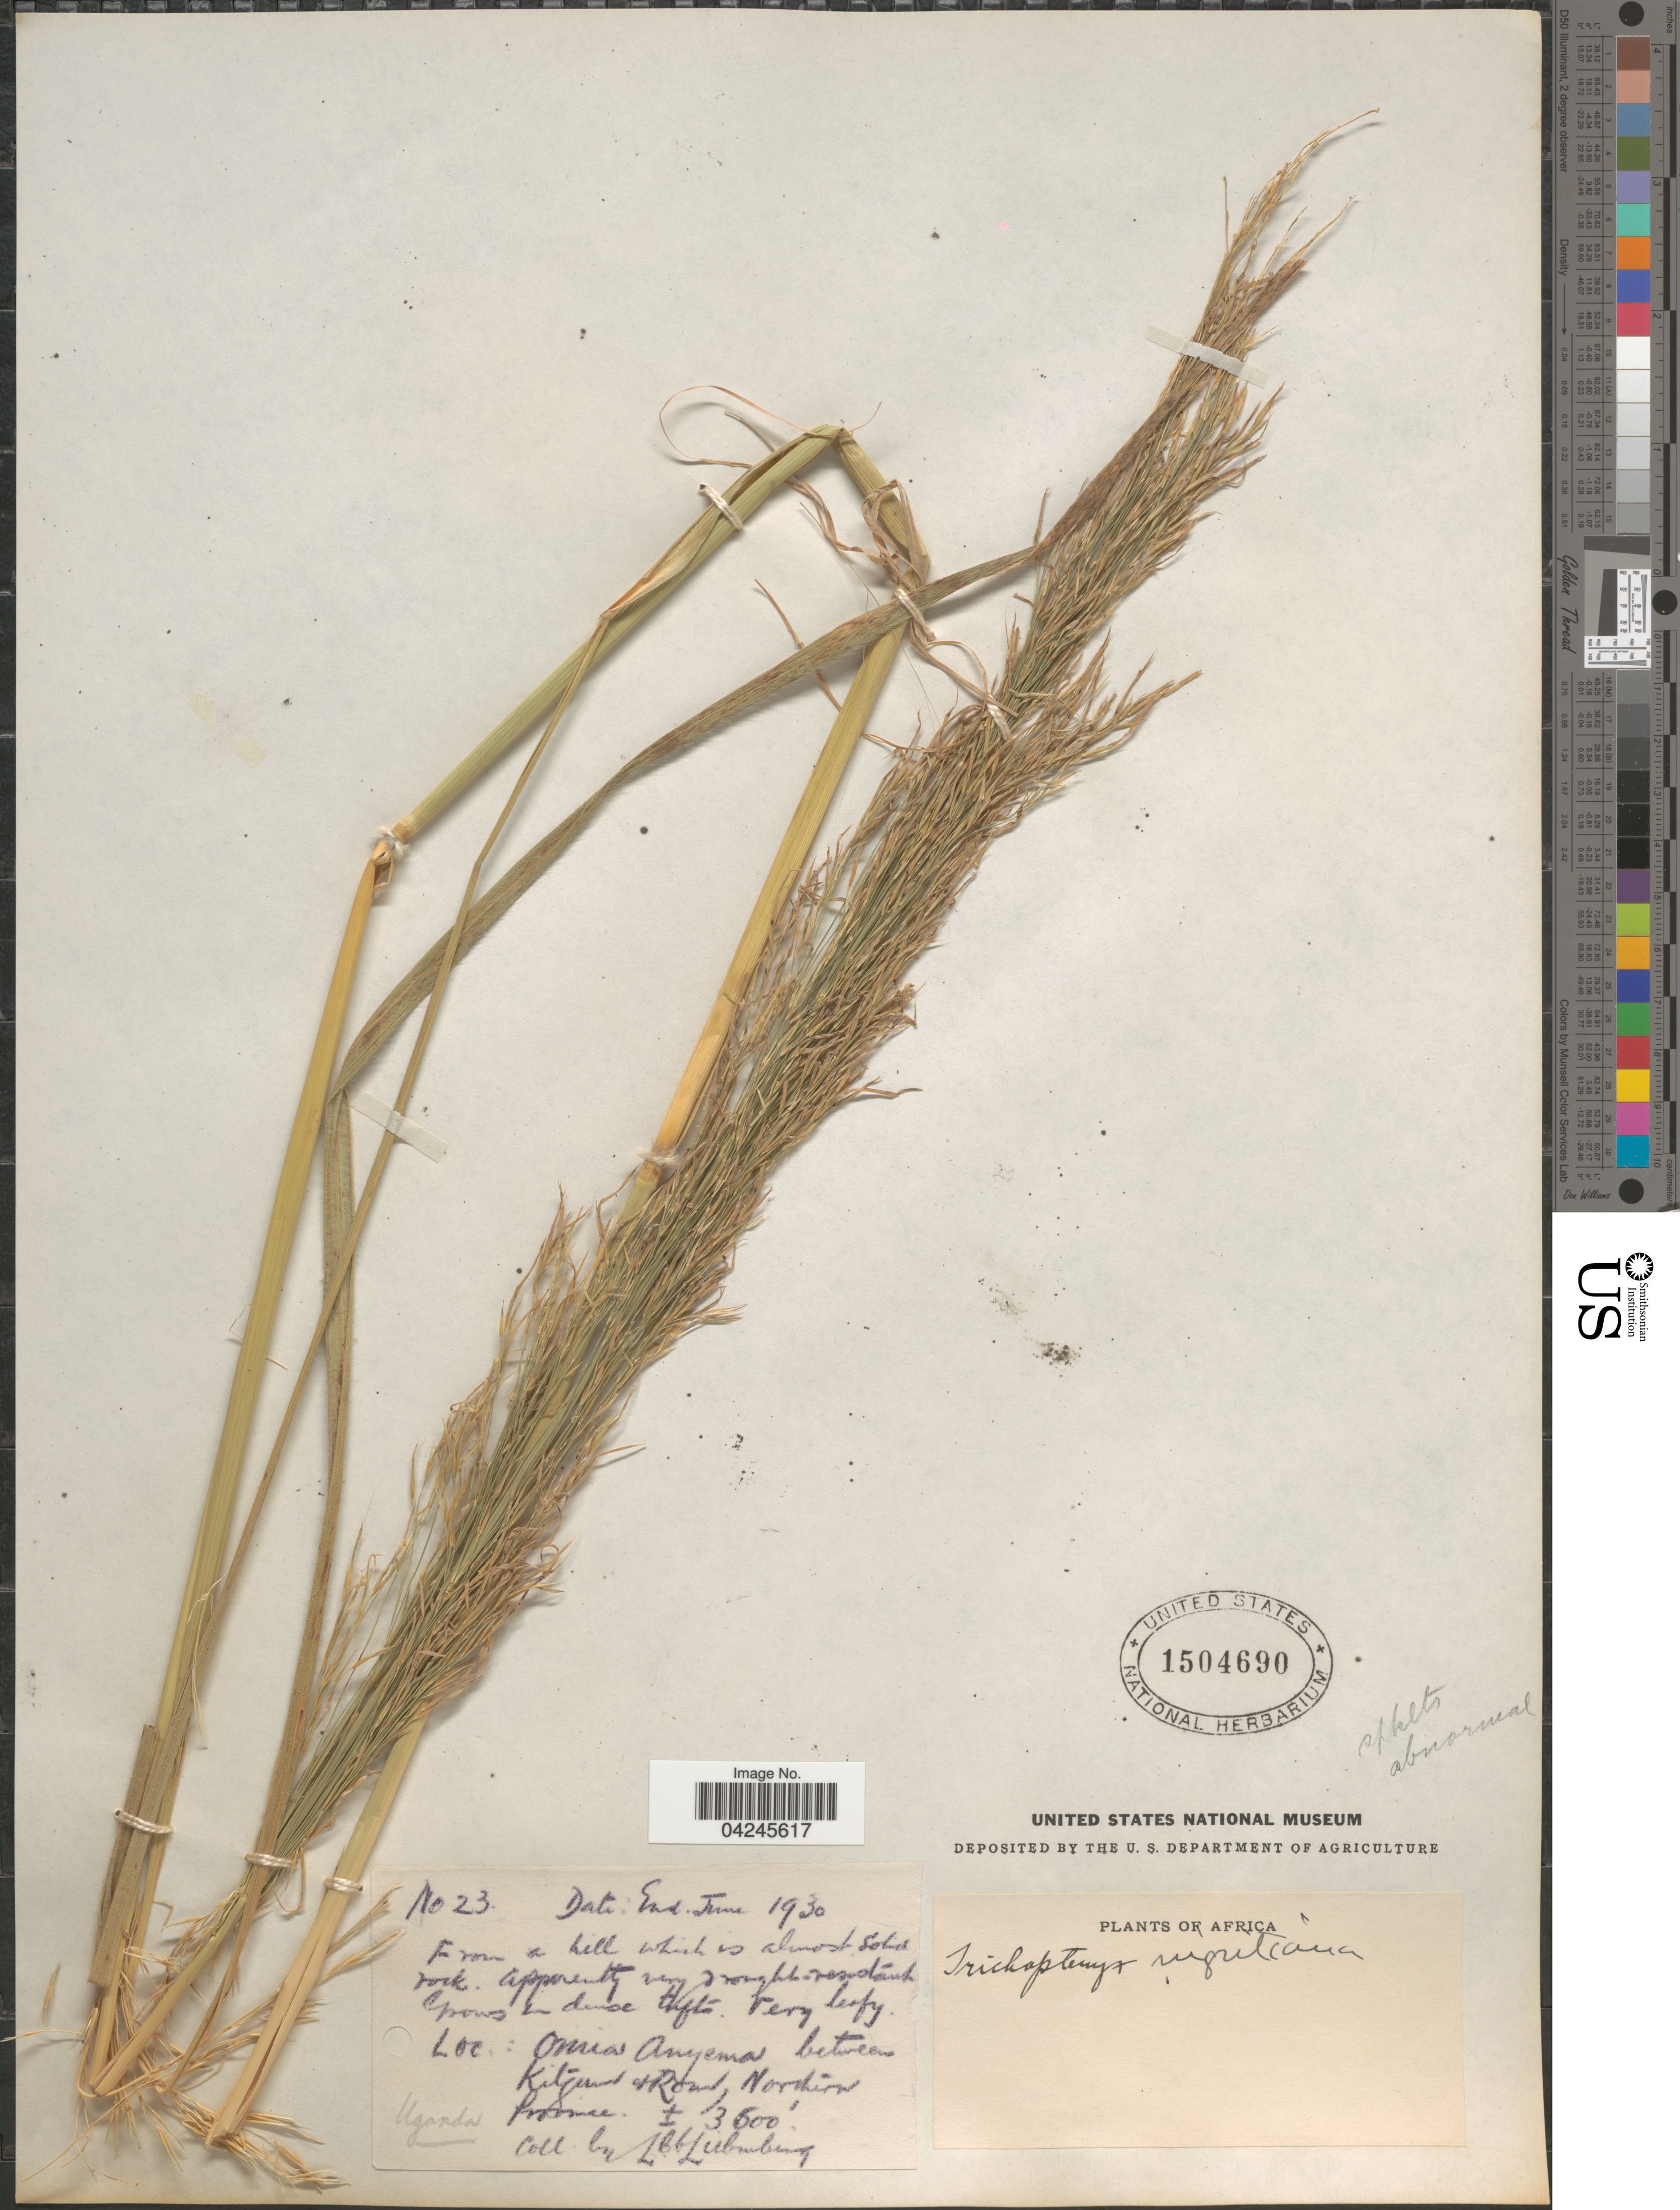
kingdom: Plantae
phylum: Tracheophyta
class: Liliopsida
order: Poales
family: Poaceae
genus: Loudetia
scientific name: Loudetia arundinacea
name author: (Hochst. ex A. Rich.) Steud.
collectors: L. Leibenberg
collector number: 23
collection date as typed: End June 1930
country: Uganda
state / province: Northern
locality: Between Kitgum & Rom, Northern Province.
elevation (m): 1097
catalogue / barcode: US 1504690